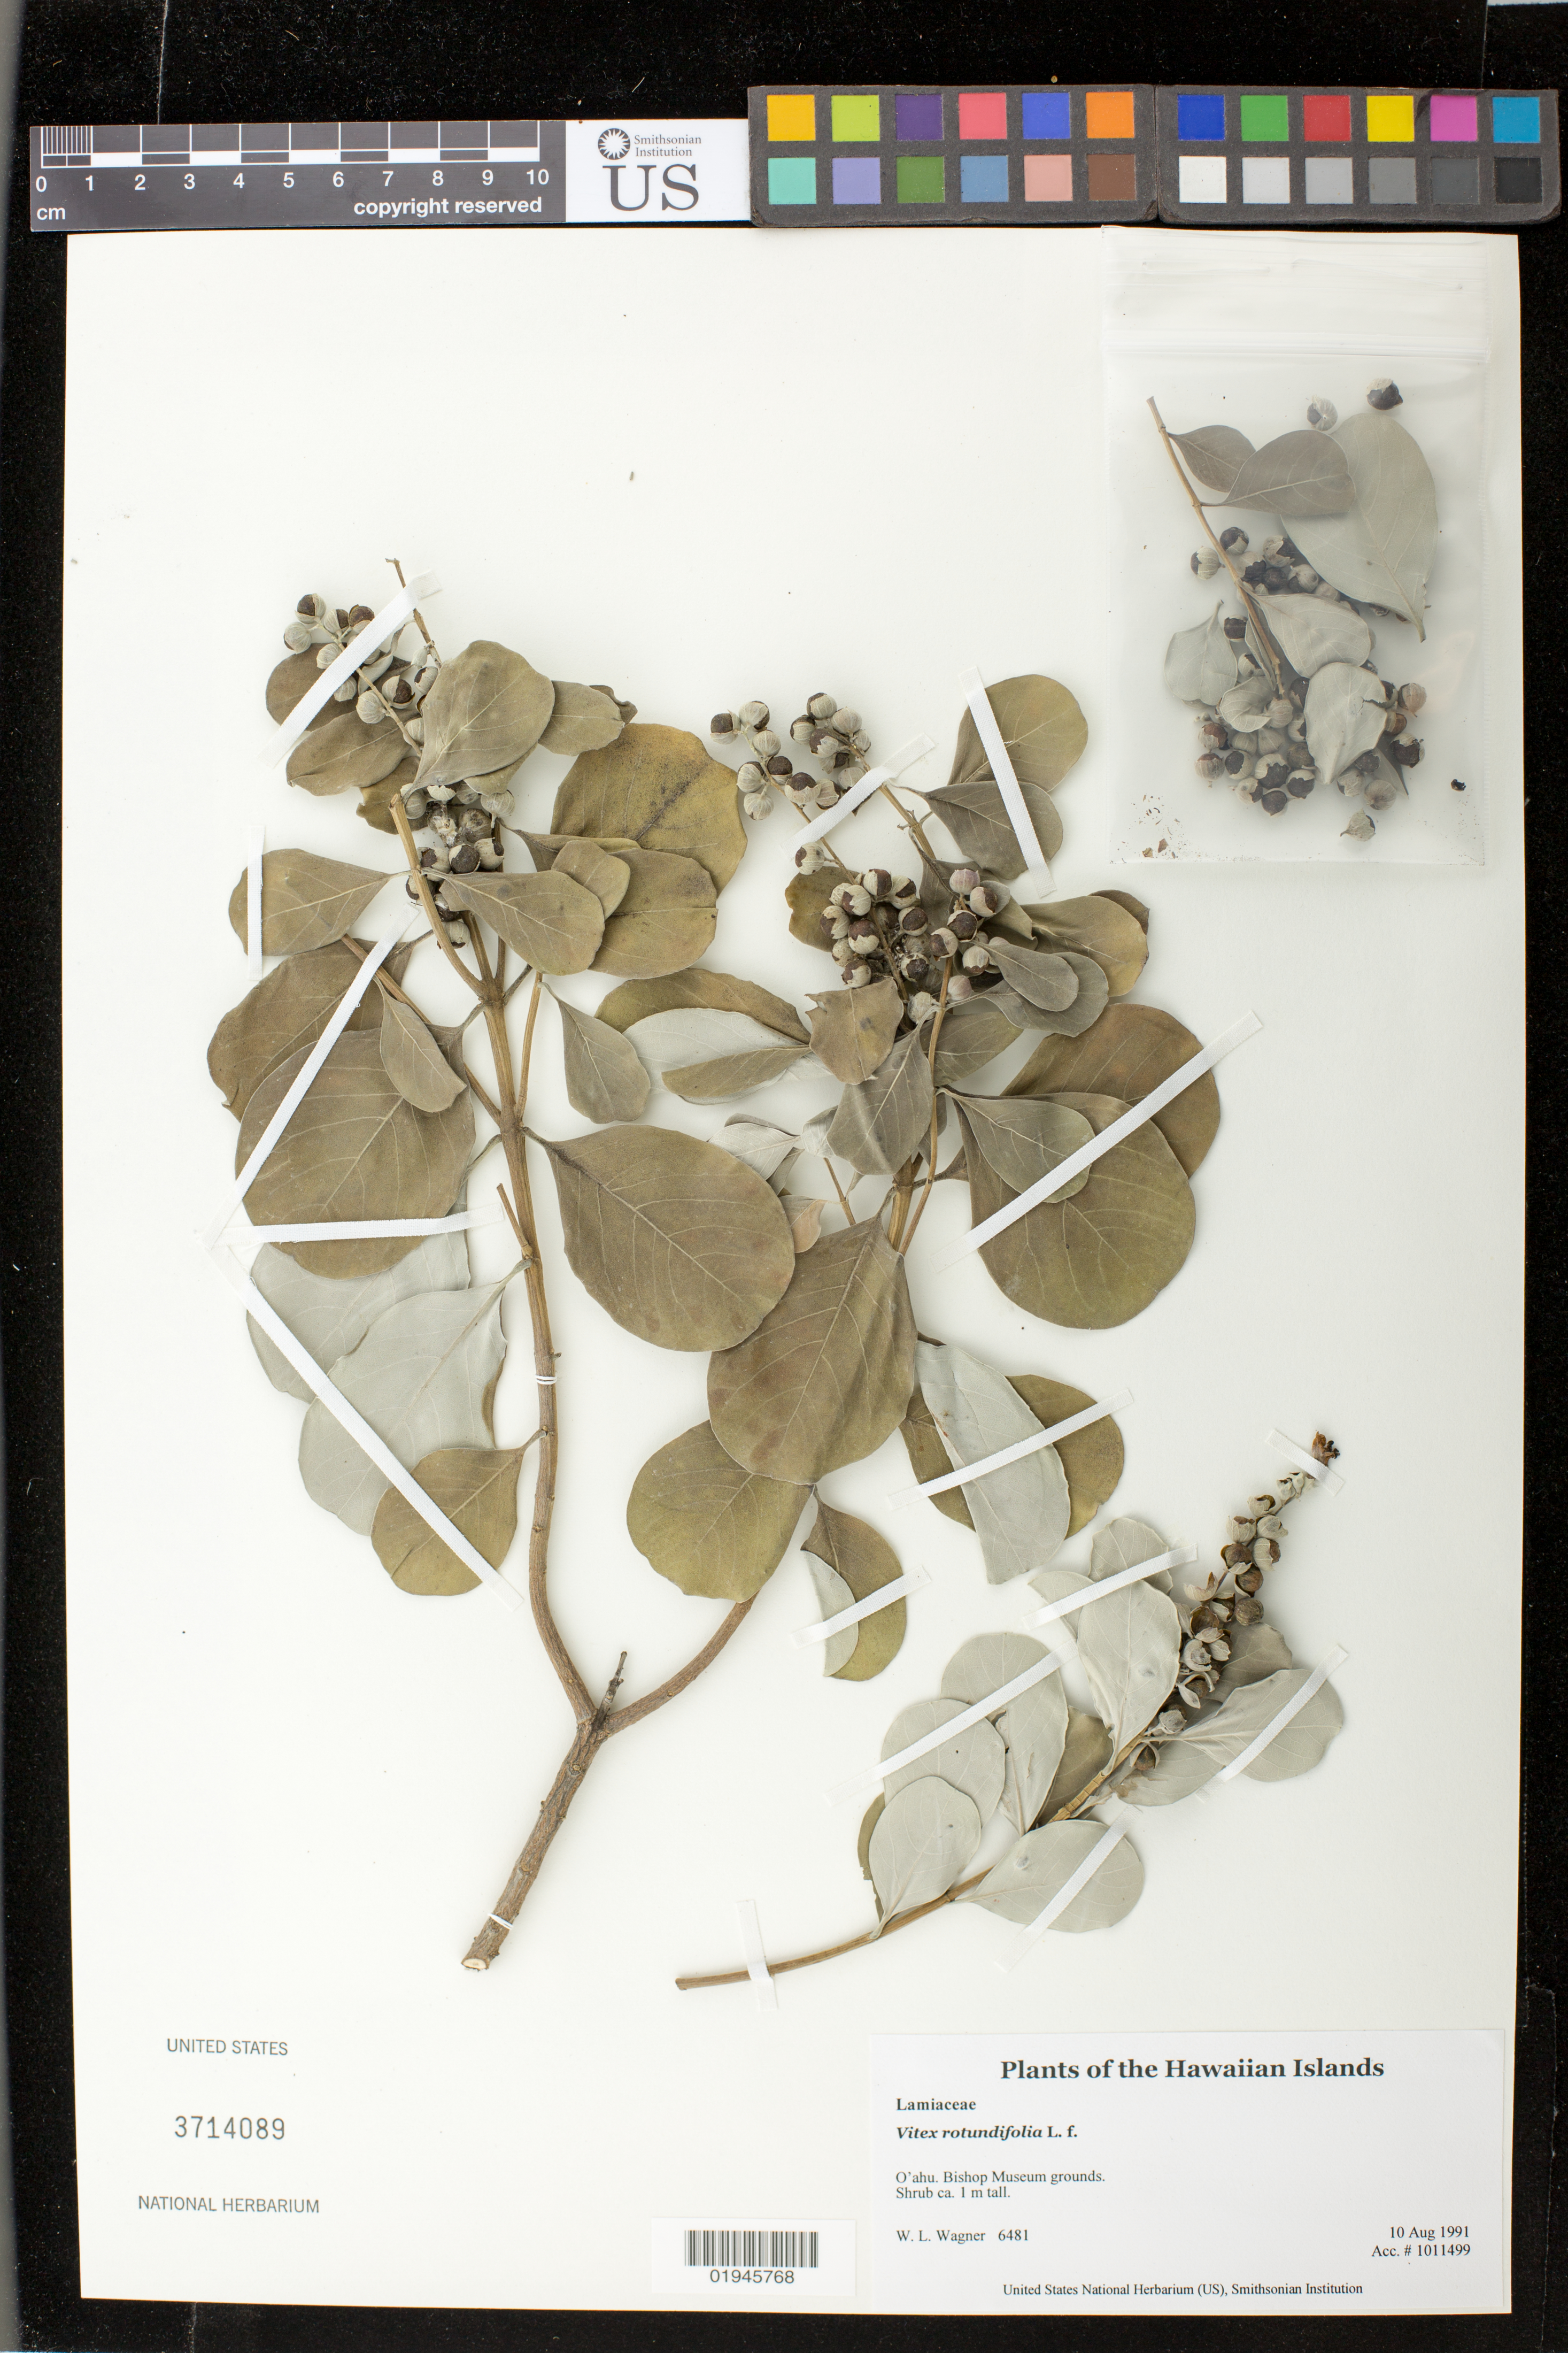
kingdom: Plantae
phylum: Tracheophyta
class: Magnoliopsida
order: Lamiales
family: Lamiaceae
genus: Vitex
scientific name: Vitex rotundifolia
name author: L. f.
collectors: W. L. Wagner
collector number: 6481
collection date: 1991-08-10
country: United States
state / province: Hawaii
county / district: Honolulu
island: Oahu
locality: Bishop Museum grounds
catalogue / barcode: US 3714089